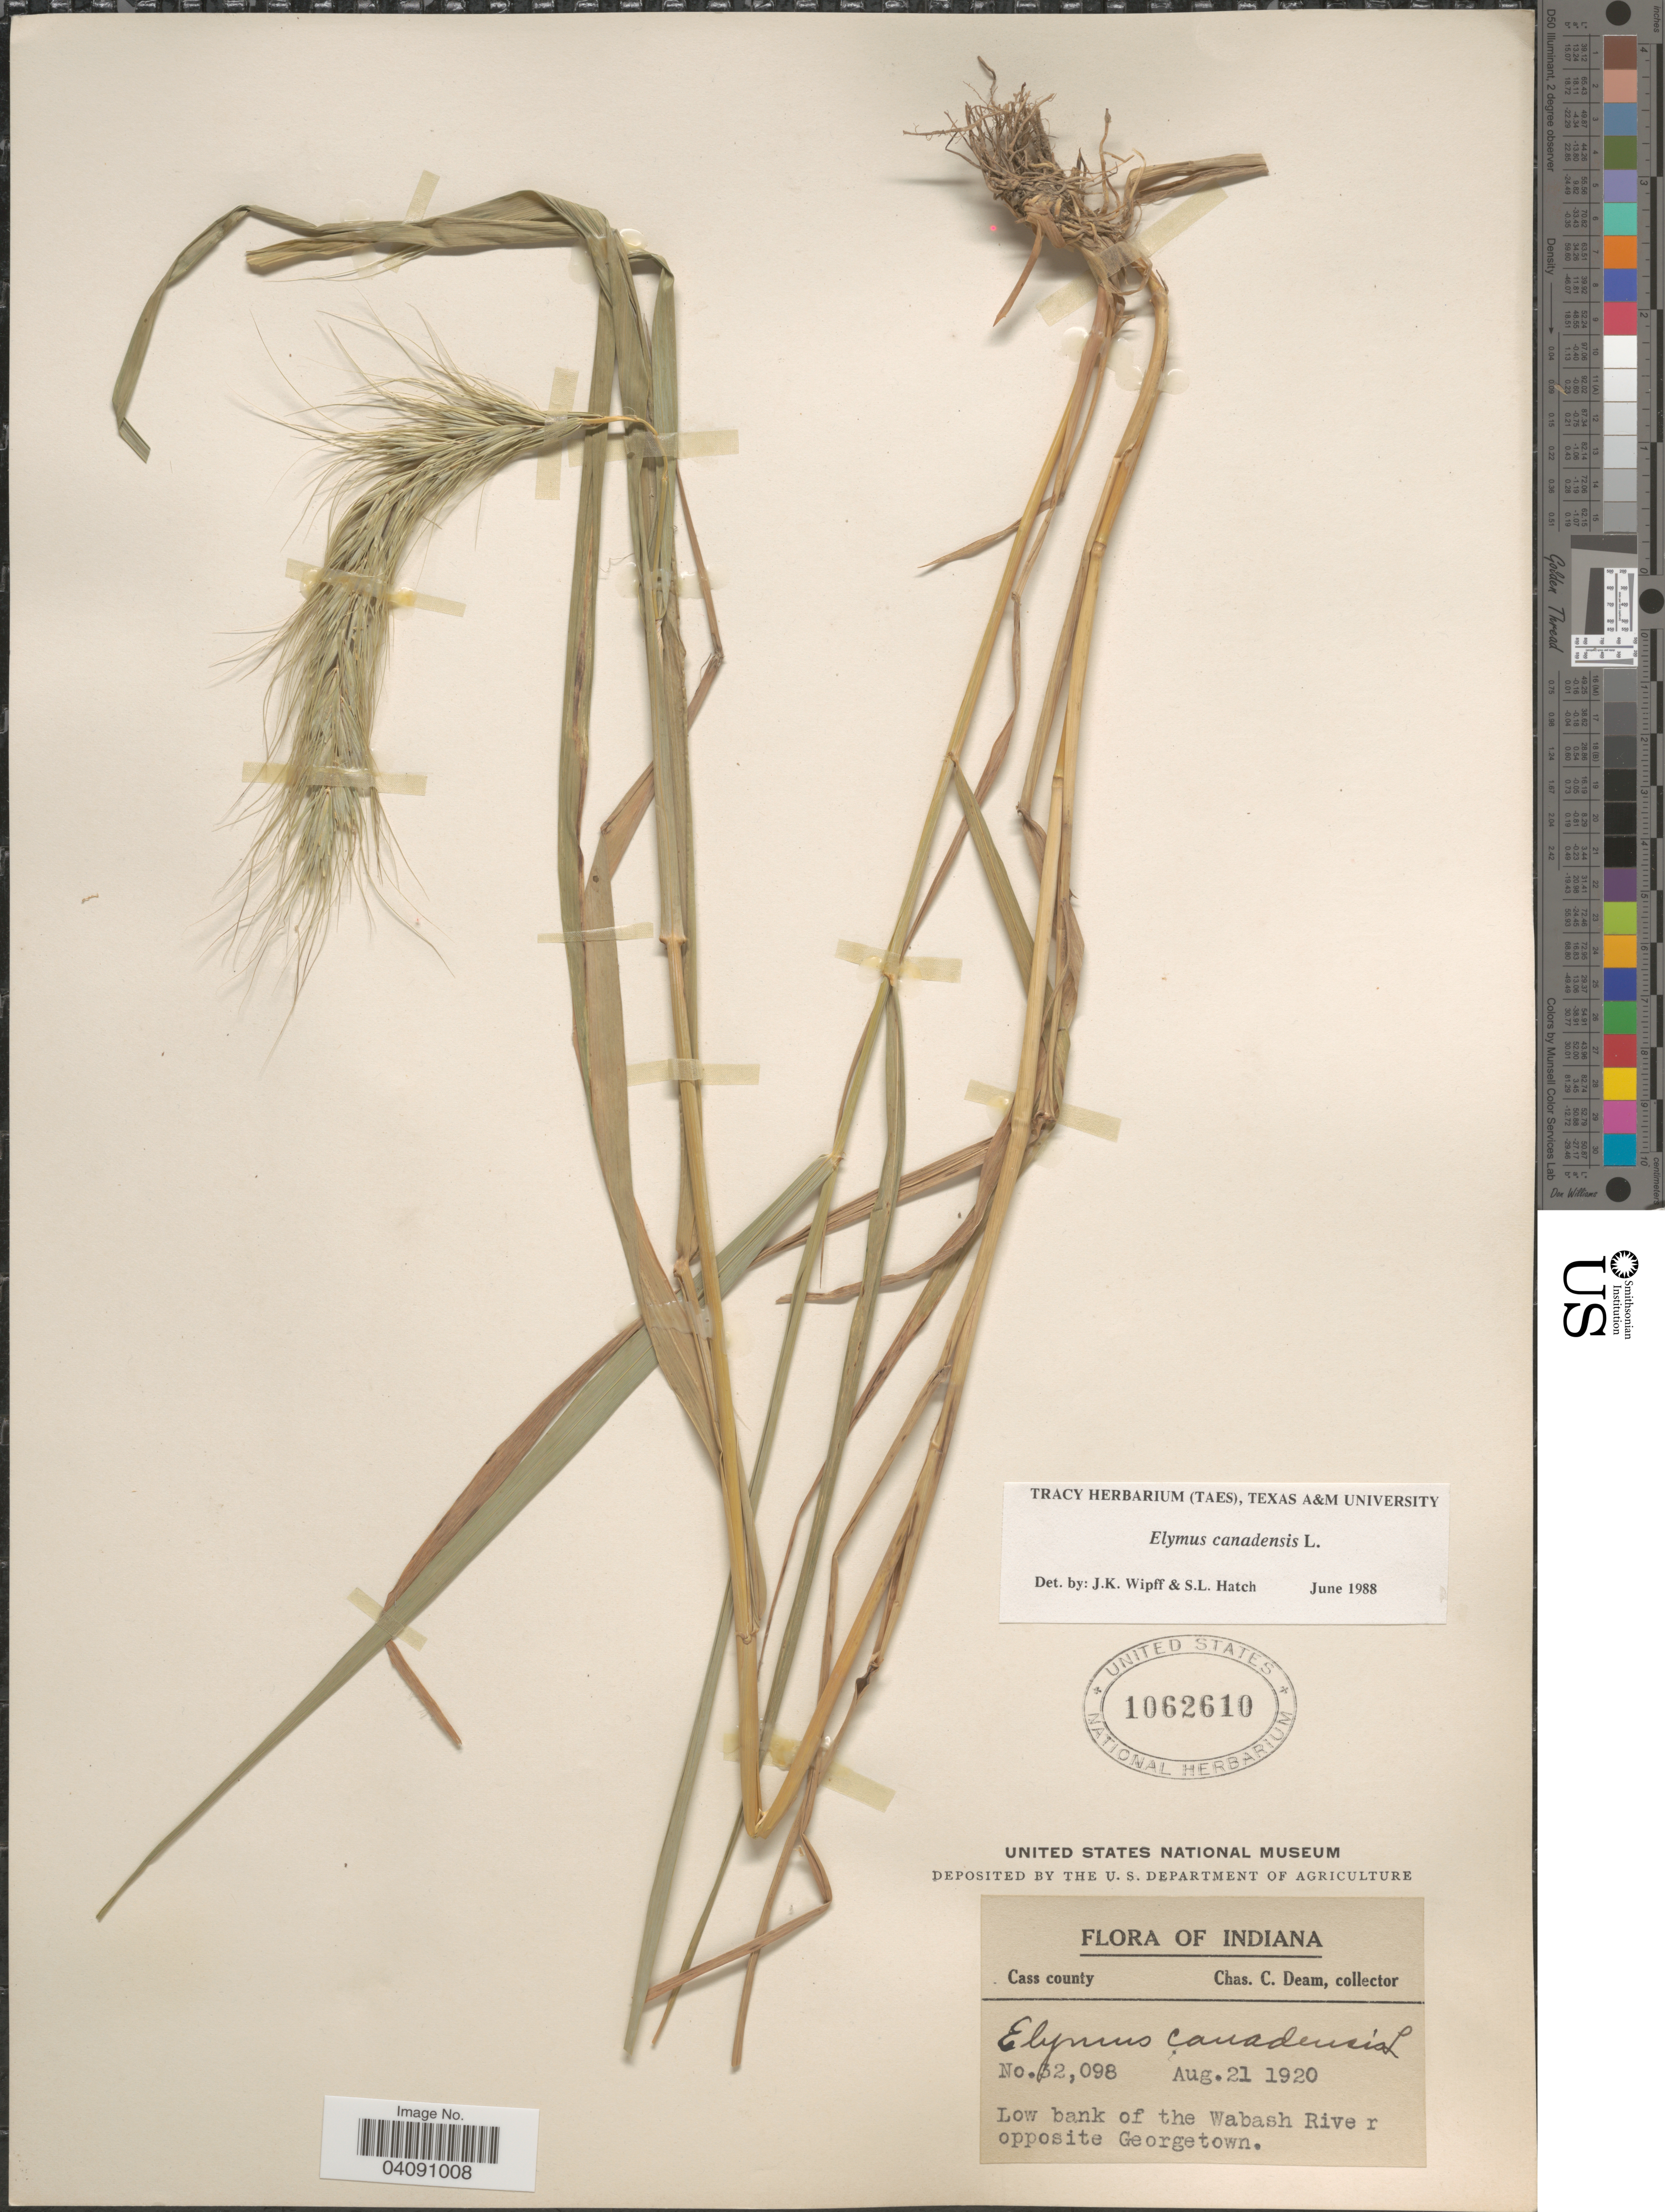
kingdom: Plantae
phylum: Tracheophyta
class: Liliopsida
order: Poales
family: Poaceae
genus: Elymus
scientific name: Elymus canadensis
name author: L.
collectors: C. C. Deam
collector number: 32098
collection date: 1920-08-21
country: United States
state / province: Indiana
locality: Cass county. Low bank of the Wabash River opposite Georgetown.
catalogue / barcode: US 1062610